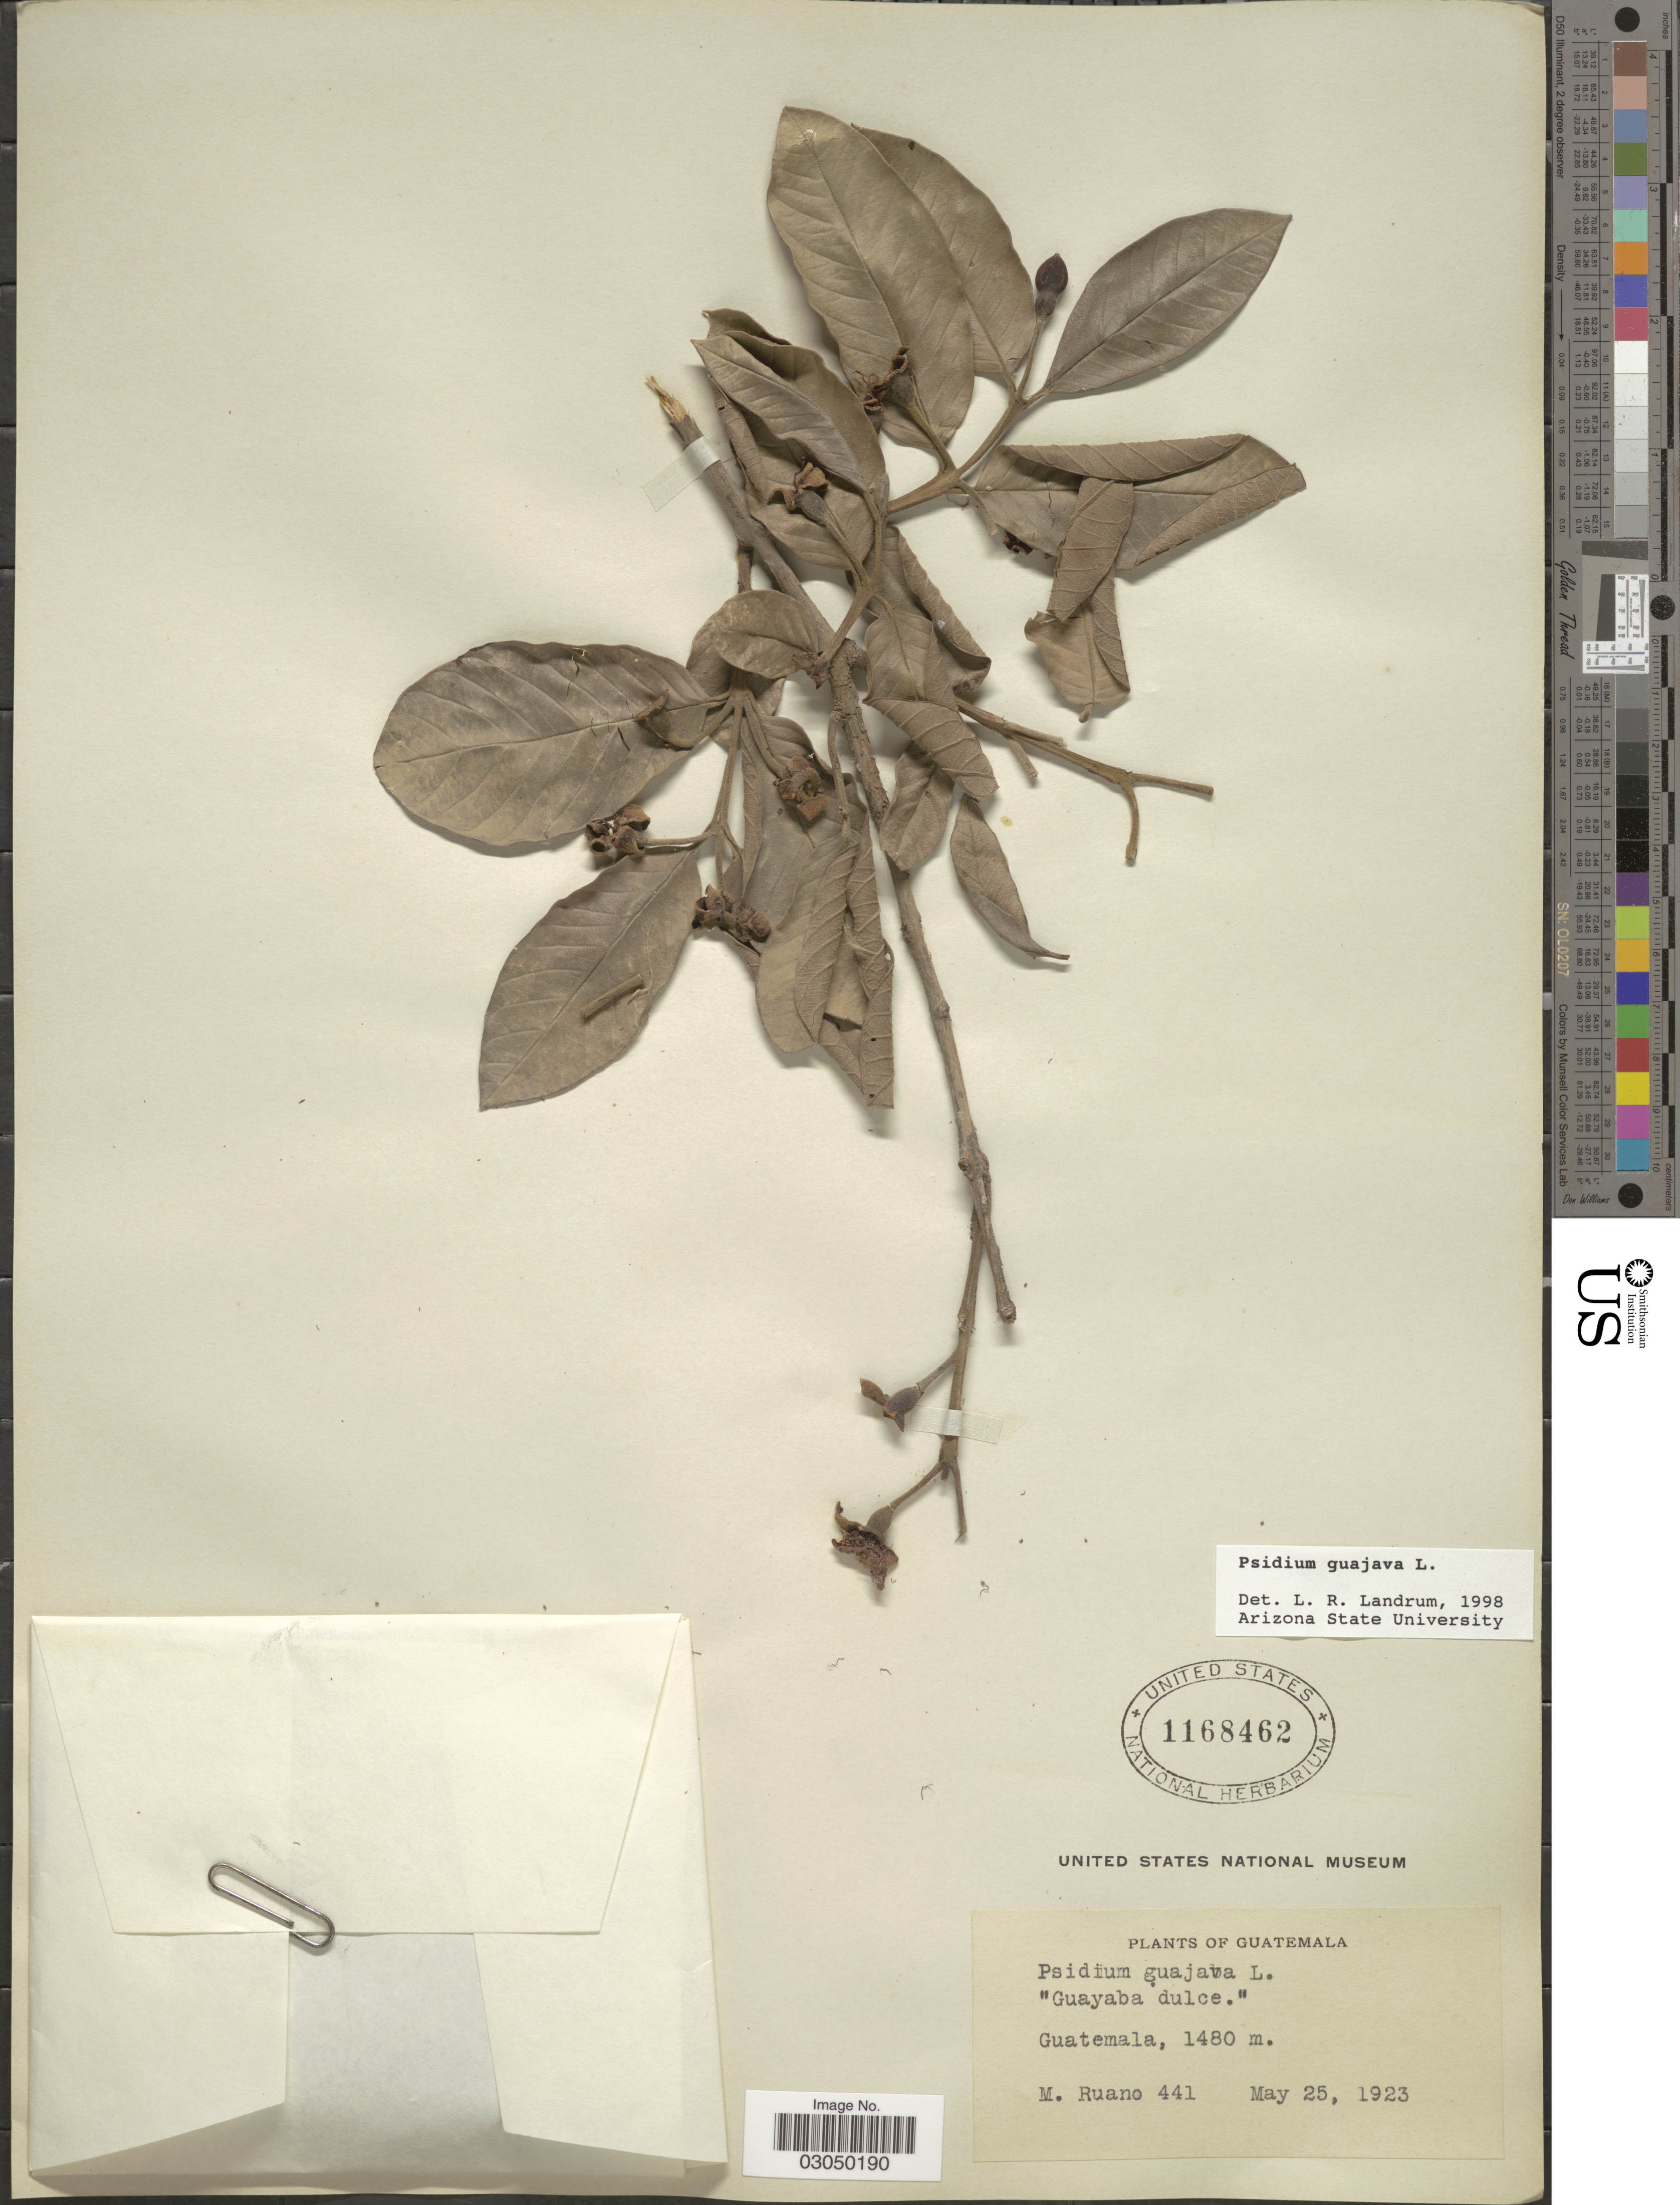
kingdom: Plantae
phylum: Tracheophyta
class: Magnoliopsida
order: Myrtales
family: Myrtaceae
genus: Psidium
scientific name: Psidium guajava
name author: L.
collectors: M. Ruano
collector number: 441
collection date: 1923-05-25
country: Guatemala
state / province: Guatemala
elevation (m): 1480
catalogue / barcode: US 1168462